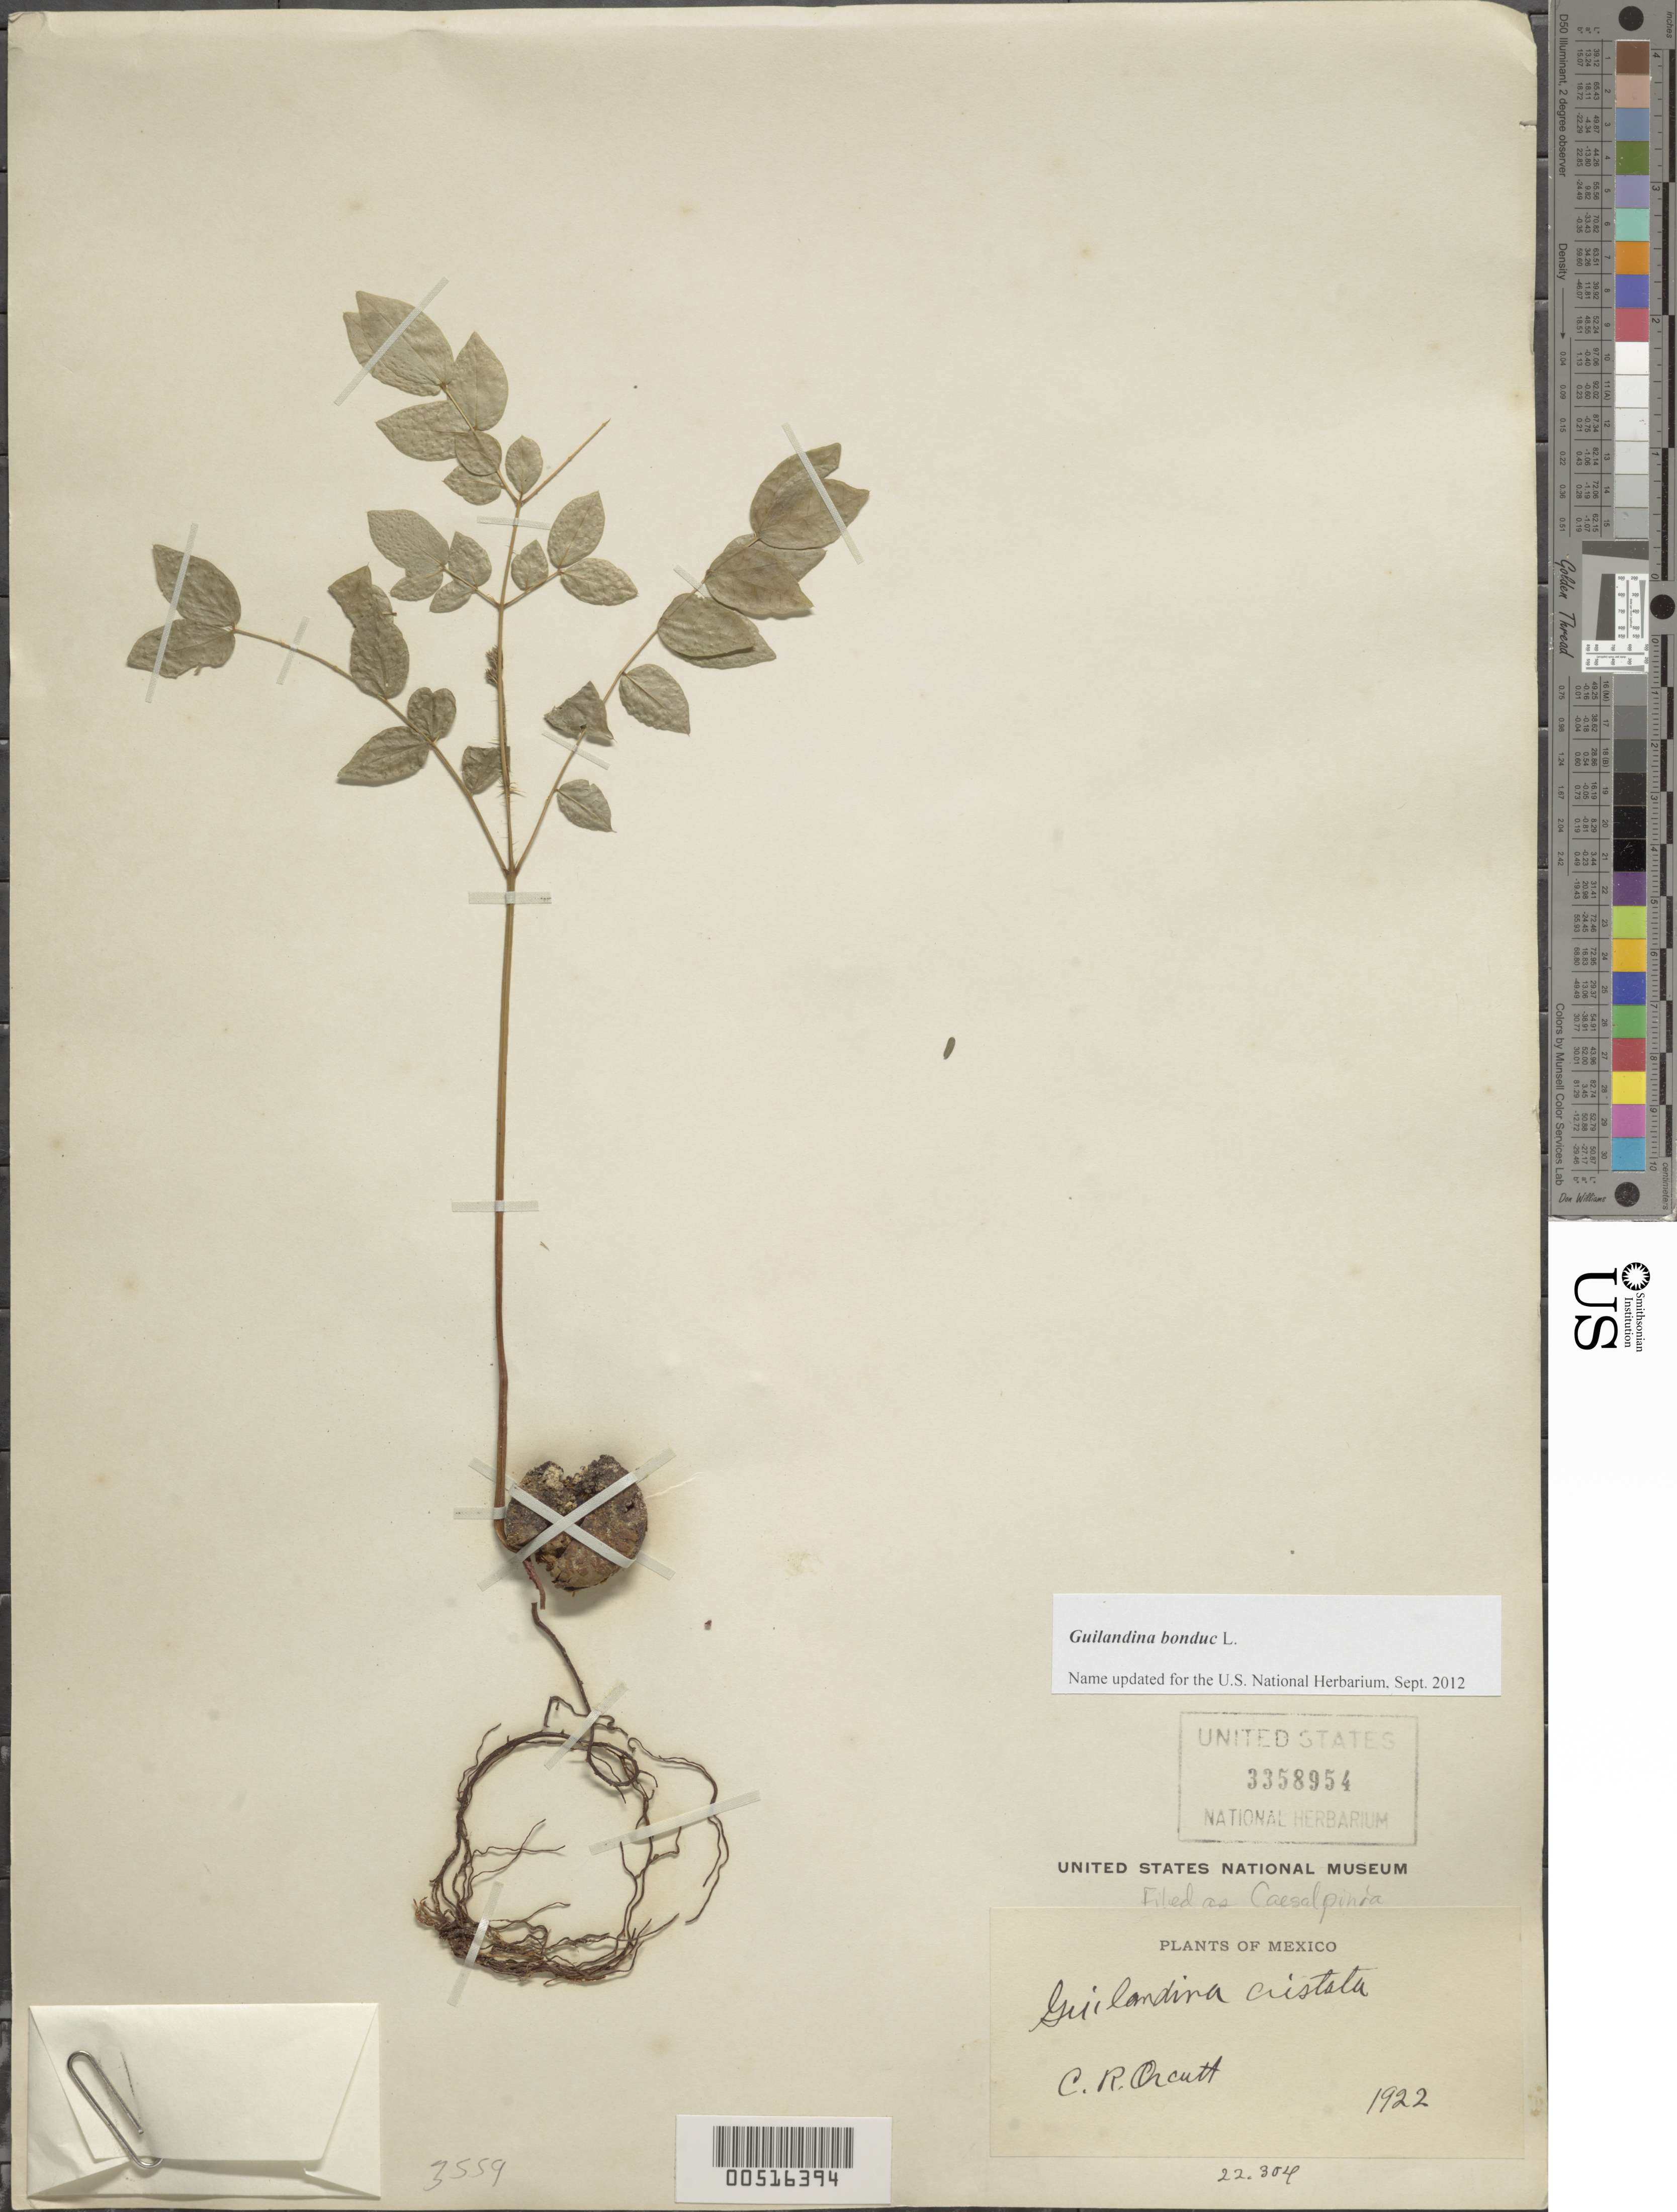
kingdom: Plantae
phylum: Tracheophyta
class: Magnoliopsida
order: Fabales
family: Fabaceae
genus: Guilandina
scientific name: Guilandina bonduc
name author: L.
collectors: C. R. Orcutt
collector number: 22304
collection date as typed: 1922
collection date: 1922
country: Mexico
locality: E of Monserrat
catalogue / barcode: US 3358954